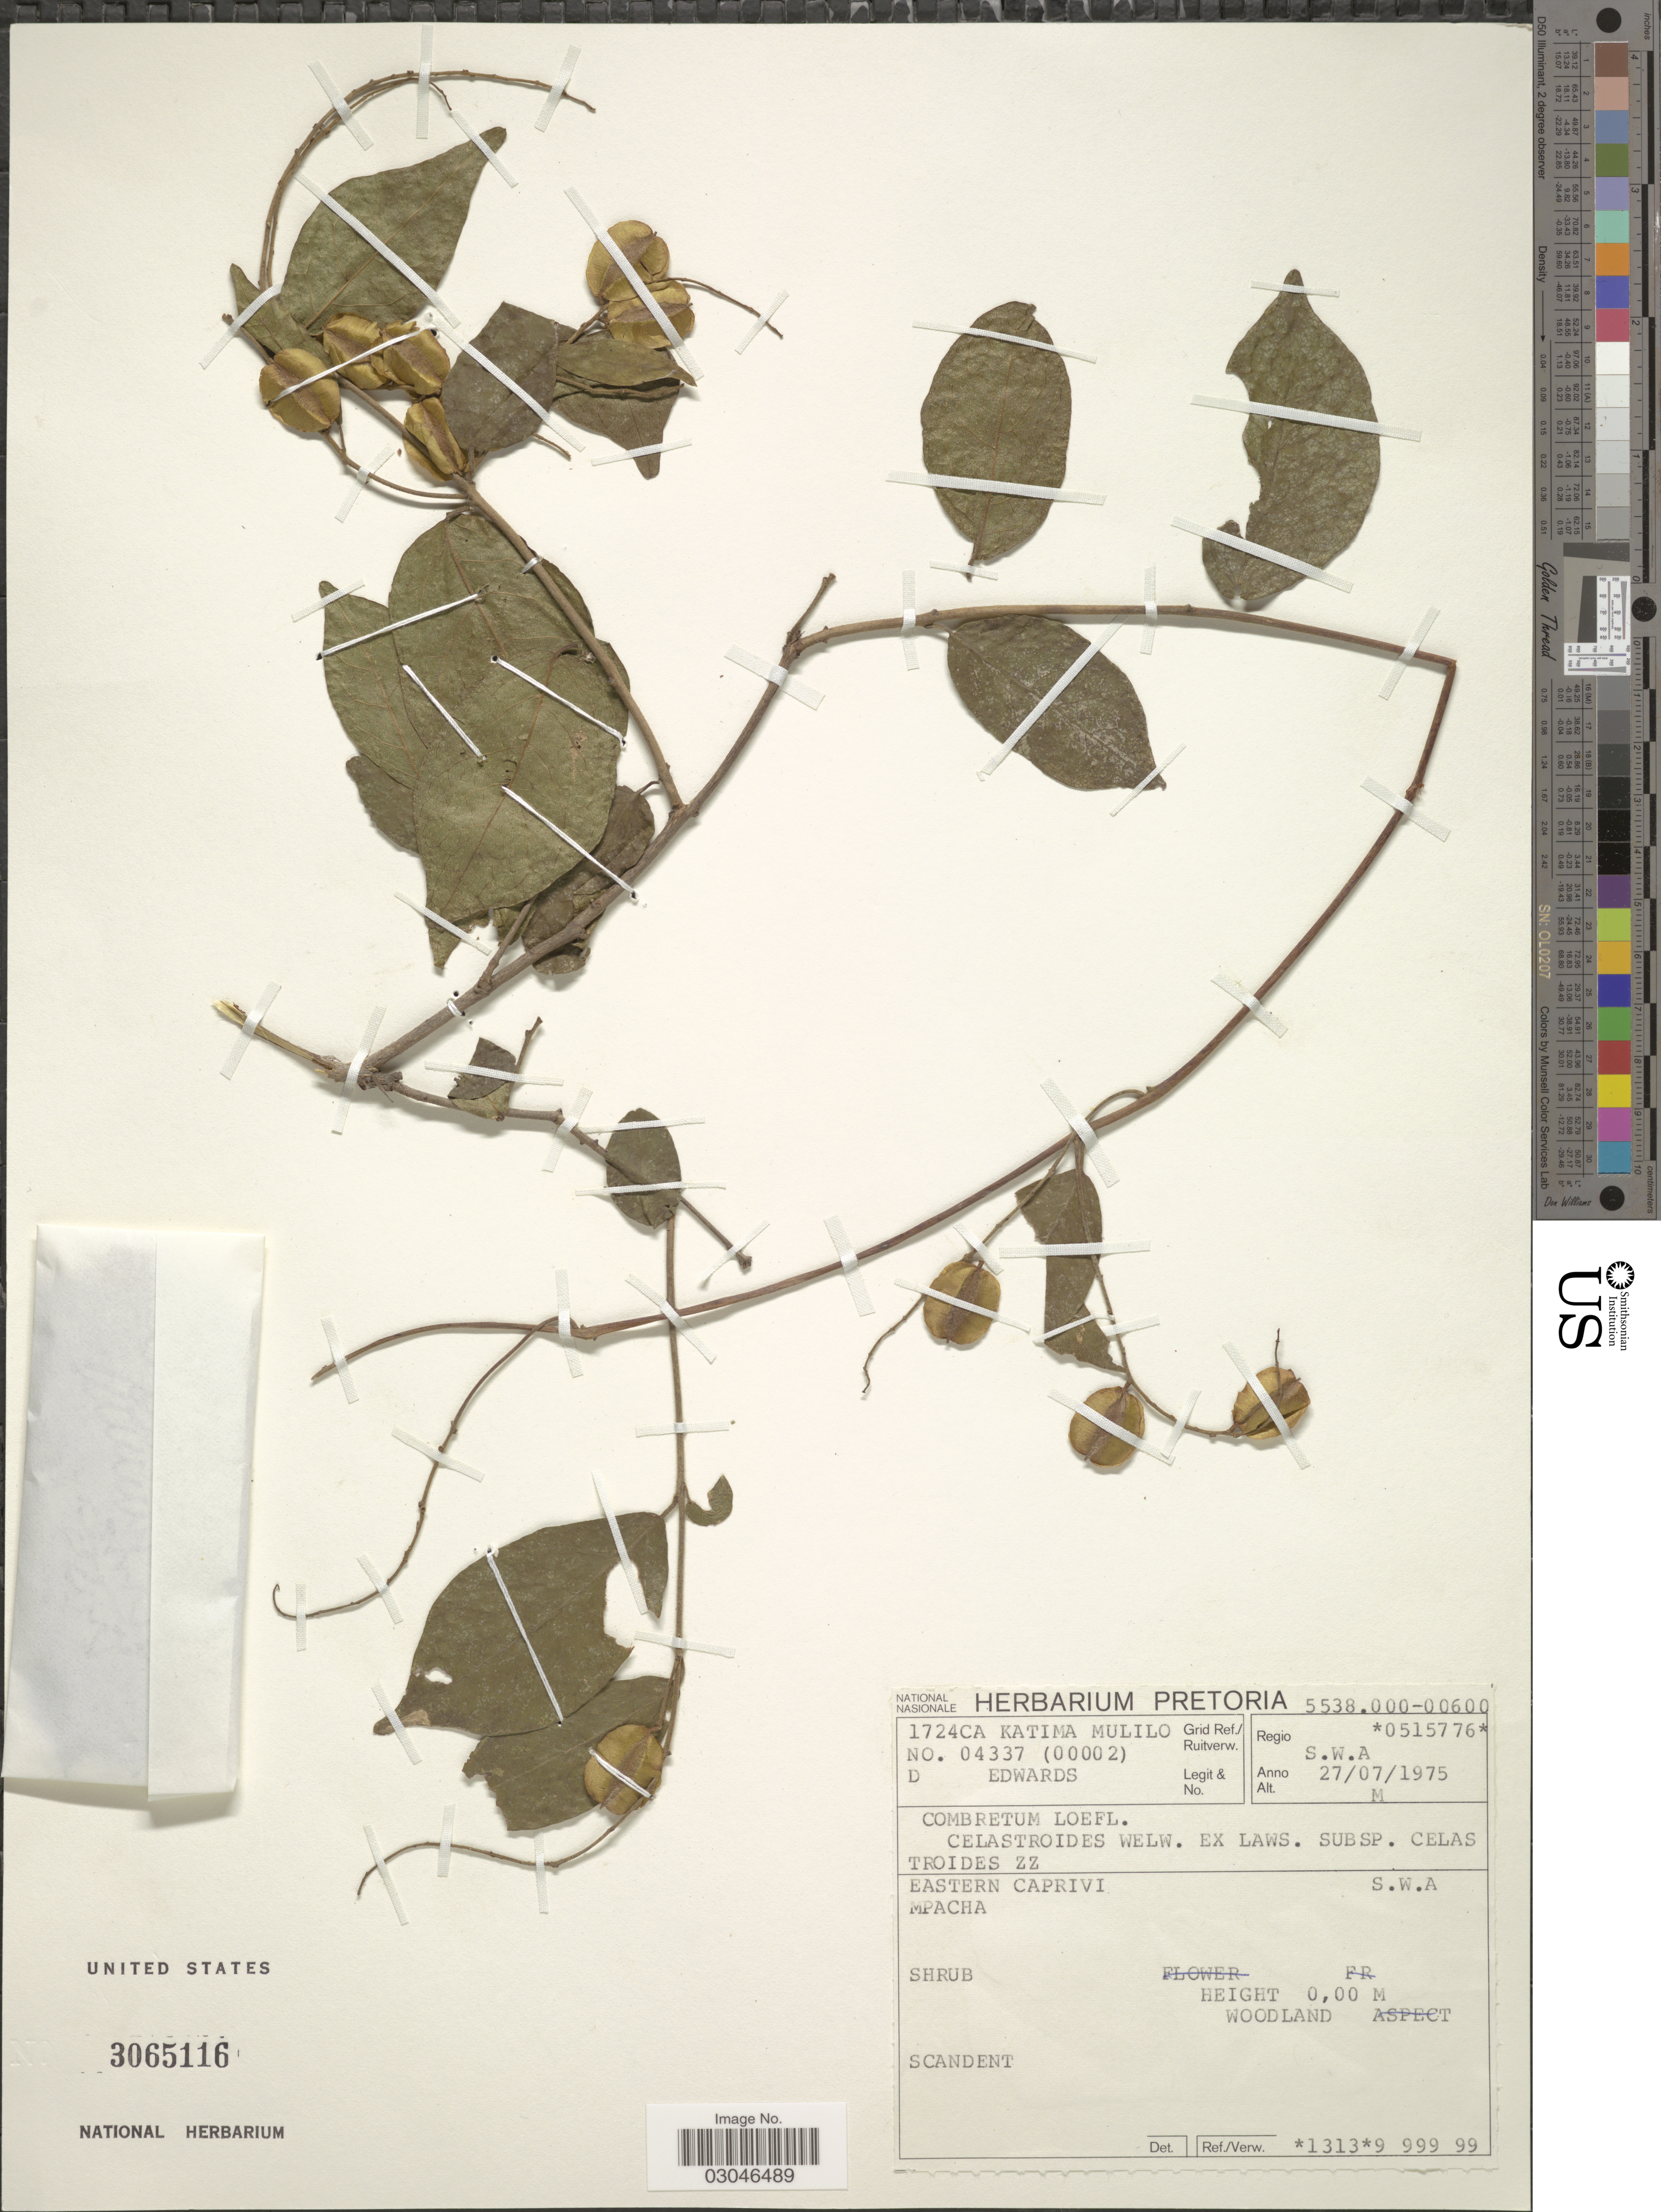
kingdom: Plantae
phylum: Tracheophyta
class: Magnoliopsida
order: Myrtales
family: Combretaceae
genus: Combretum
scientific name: Combretum celastroides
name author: Welw. ex M.A. Lawson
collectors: D. Edwards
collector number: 04337 (00002)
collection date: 1975-07-27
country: Namibia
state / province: Caprivi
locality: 1724CA Katima Mulilo Grid Ref./Ruitverw. Regio S.W.A. Eastern Caprivi. Mpacha.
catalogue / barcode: US 3065116